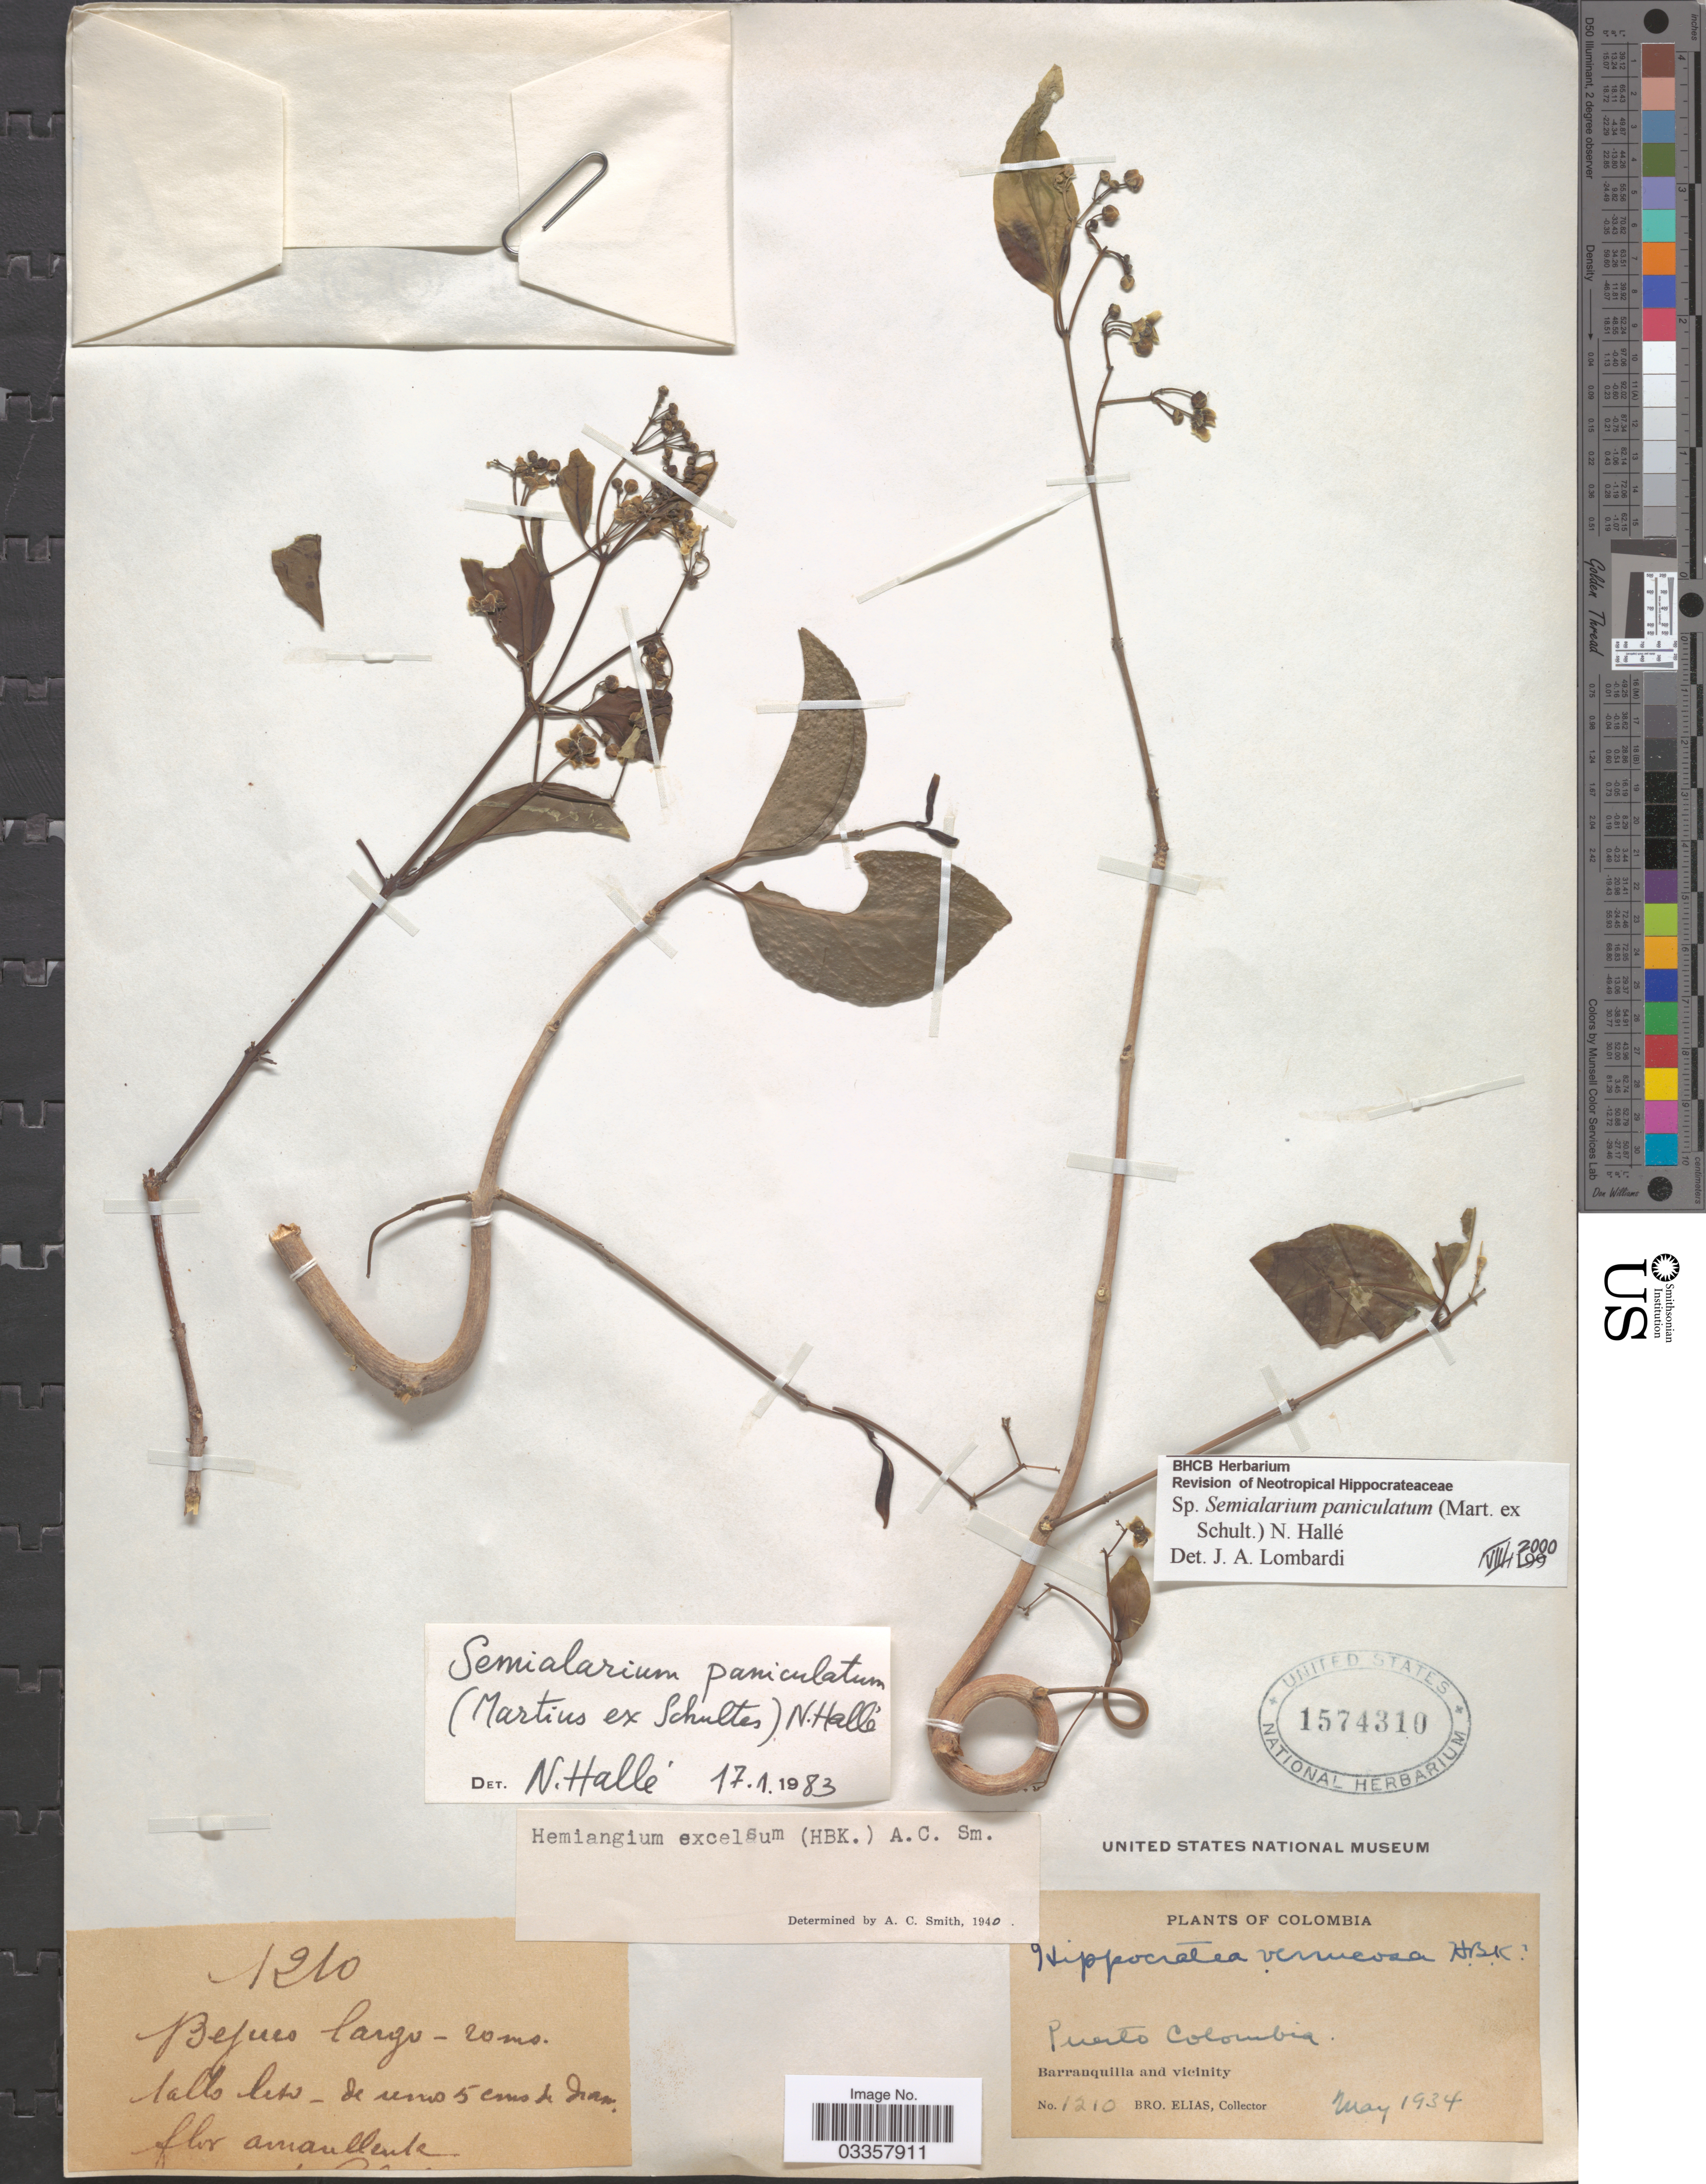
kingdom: Plantae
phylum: Tracheophyta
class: Magnoliopsida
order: Celastrales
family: Celastraceae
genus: Semialarium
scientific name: Semialarium paniculatum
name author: (Mart.) N. Hallé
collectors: Bro. Elias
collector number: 1210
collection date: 1934-05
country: Colombia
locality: Puerto Colombia. Barranquilla and vicinity.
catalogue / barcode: US 1574310